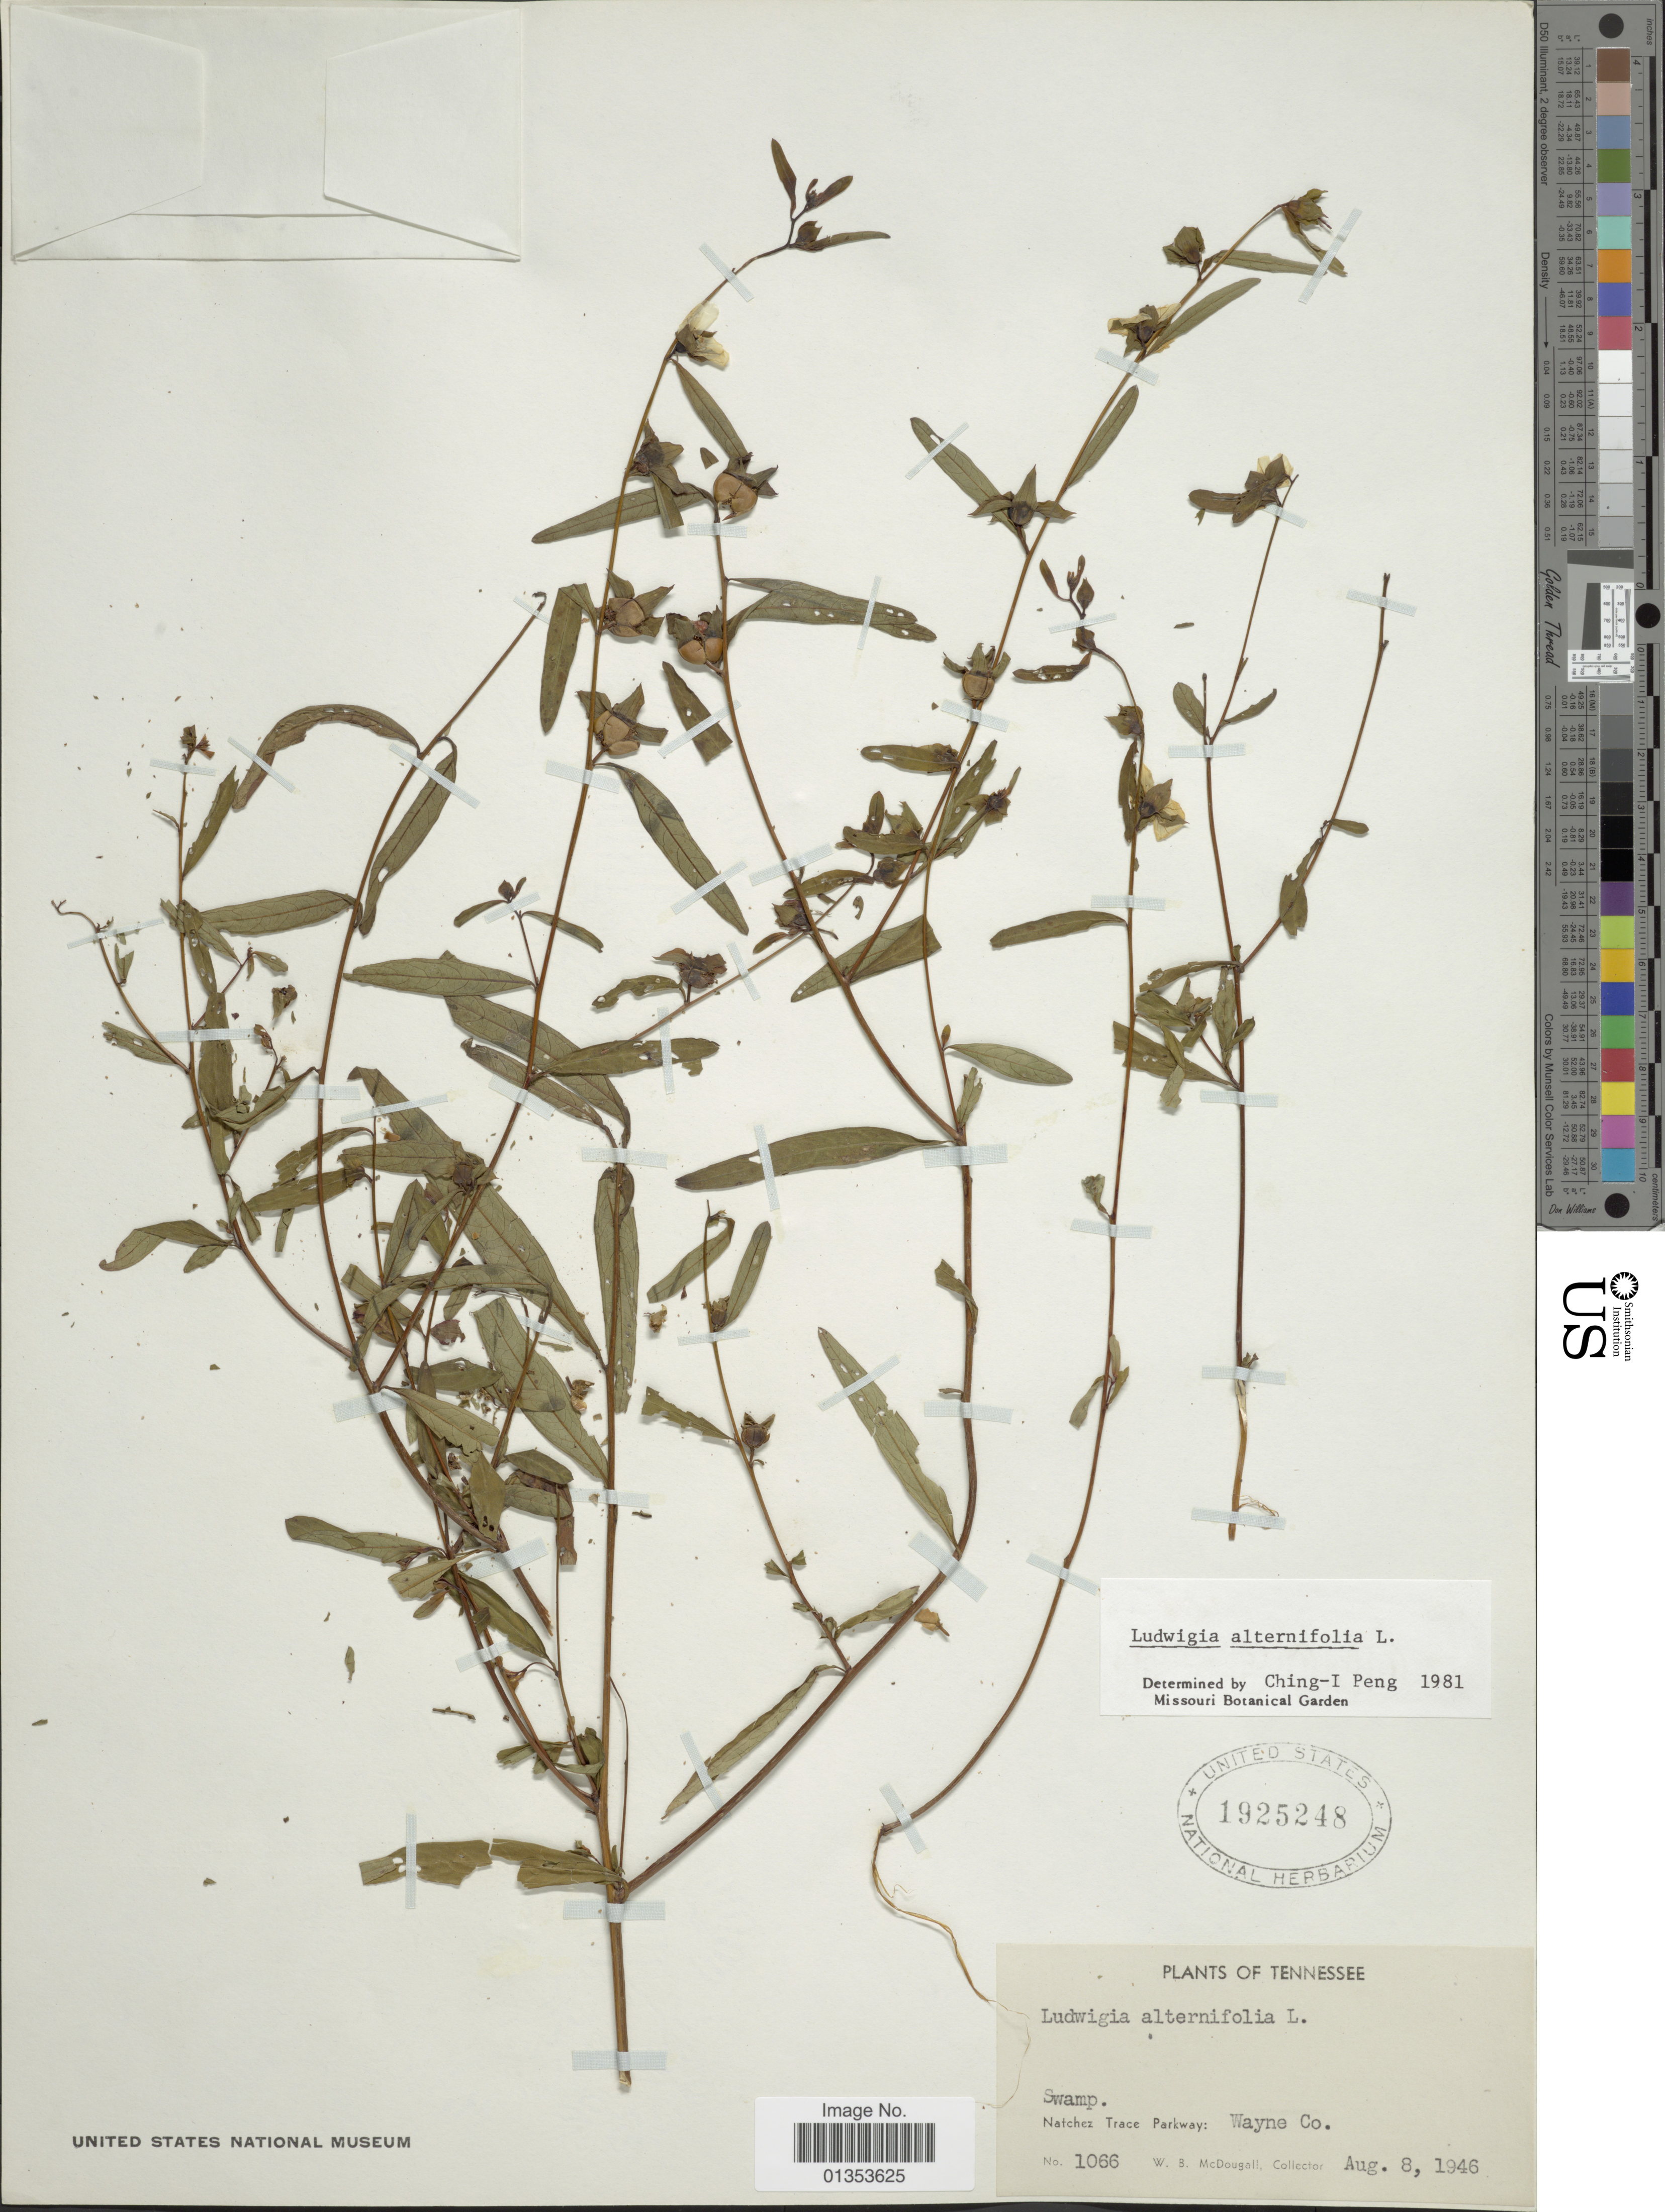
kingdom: Plantae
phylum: Tracheophyta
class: Magnoliopsida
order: Myrtales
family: Onagraceae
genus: Ludwigia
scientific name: Ludwigia alternifolia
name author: L.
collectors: W. B. McDougall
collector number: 1066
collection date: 1946-08-08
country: United States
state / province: Tennessee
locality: Natchez Trace Parkway: Wayne Co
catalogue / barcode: US 1925248